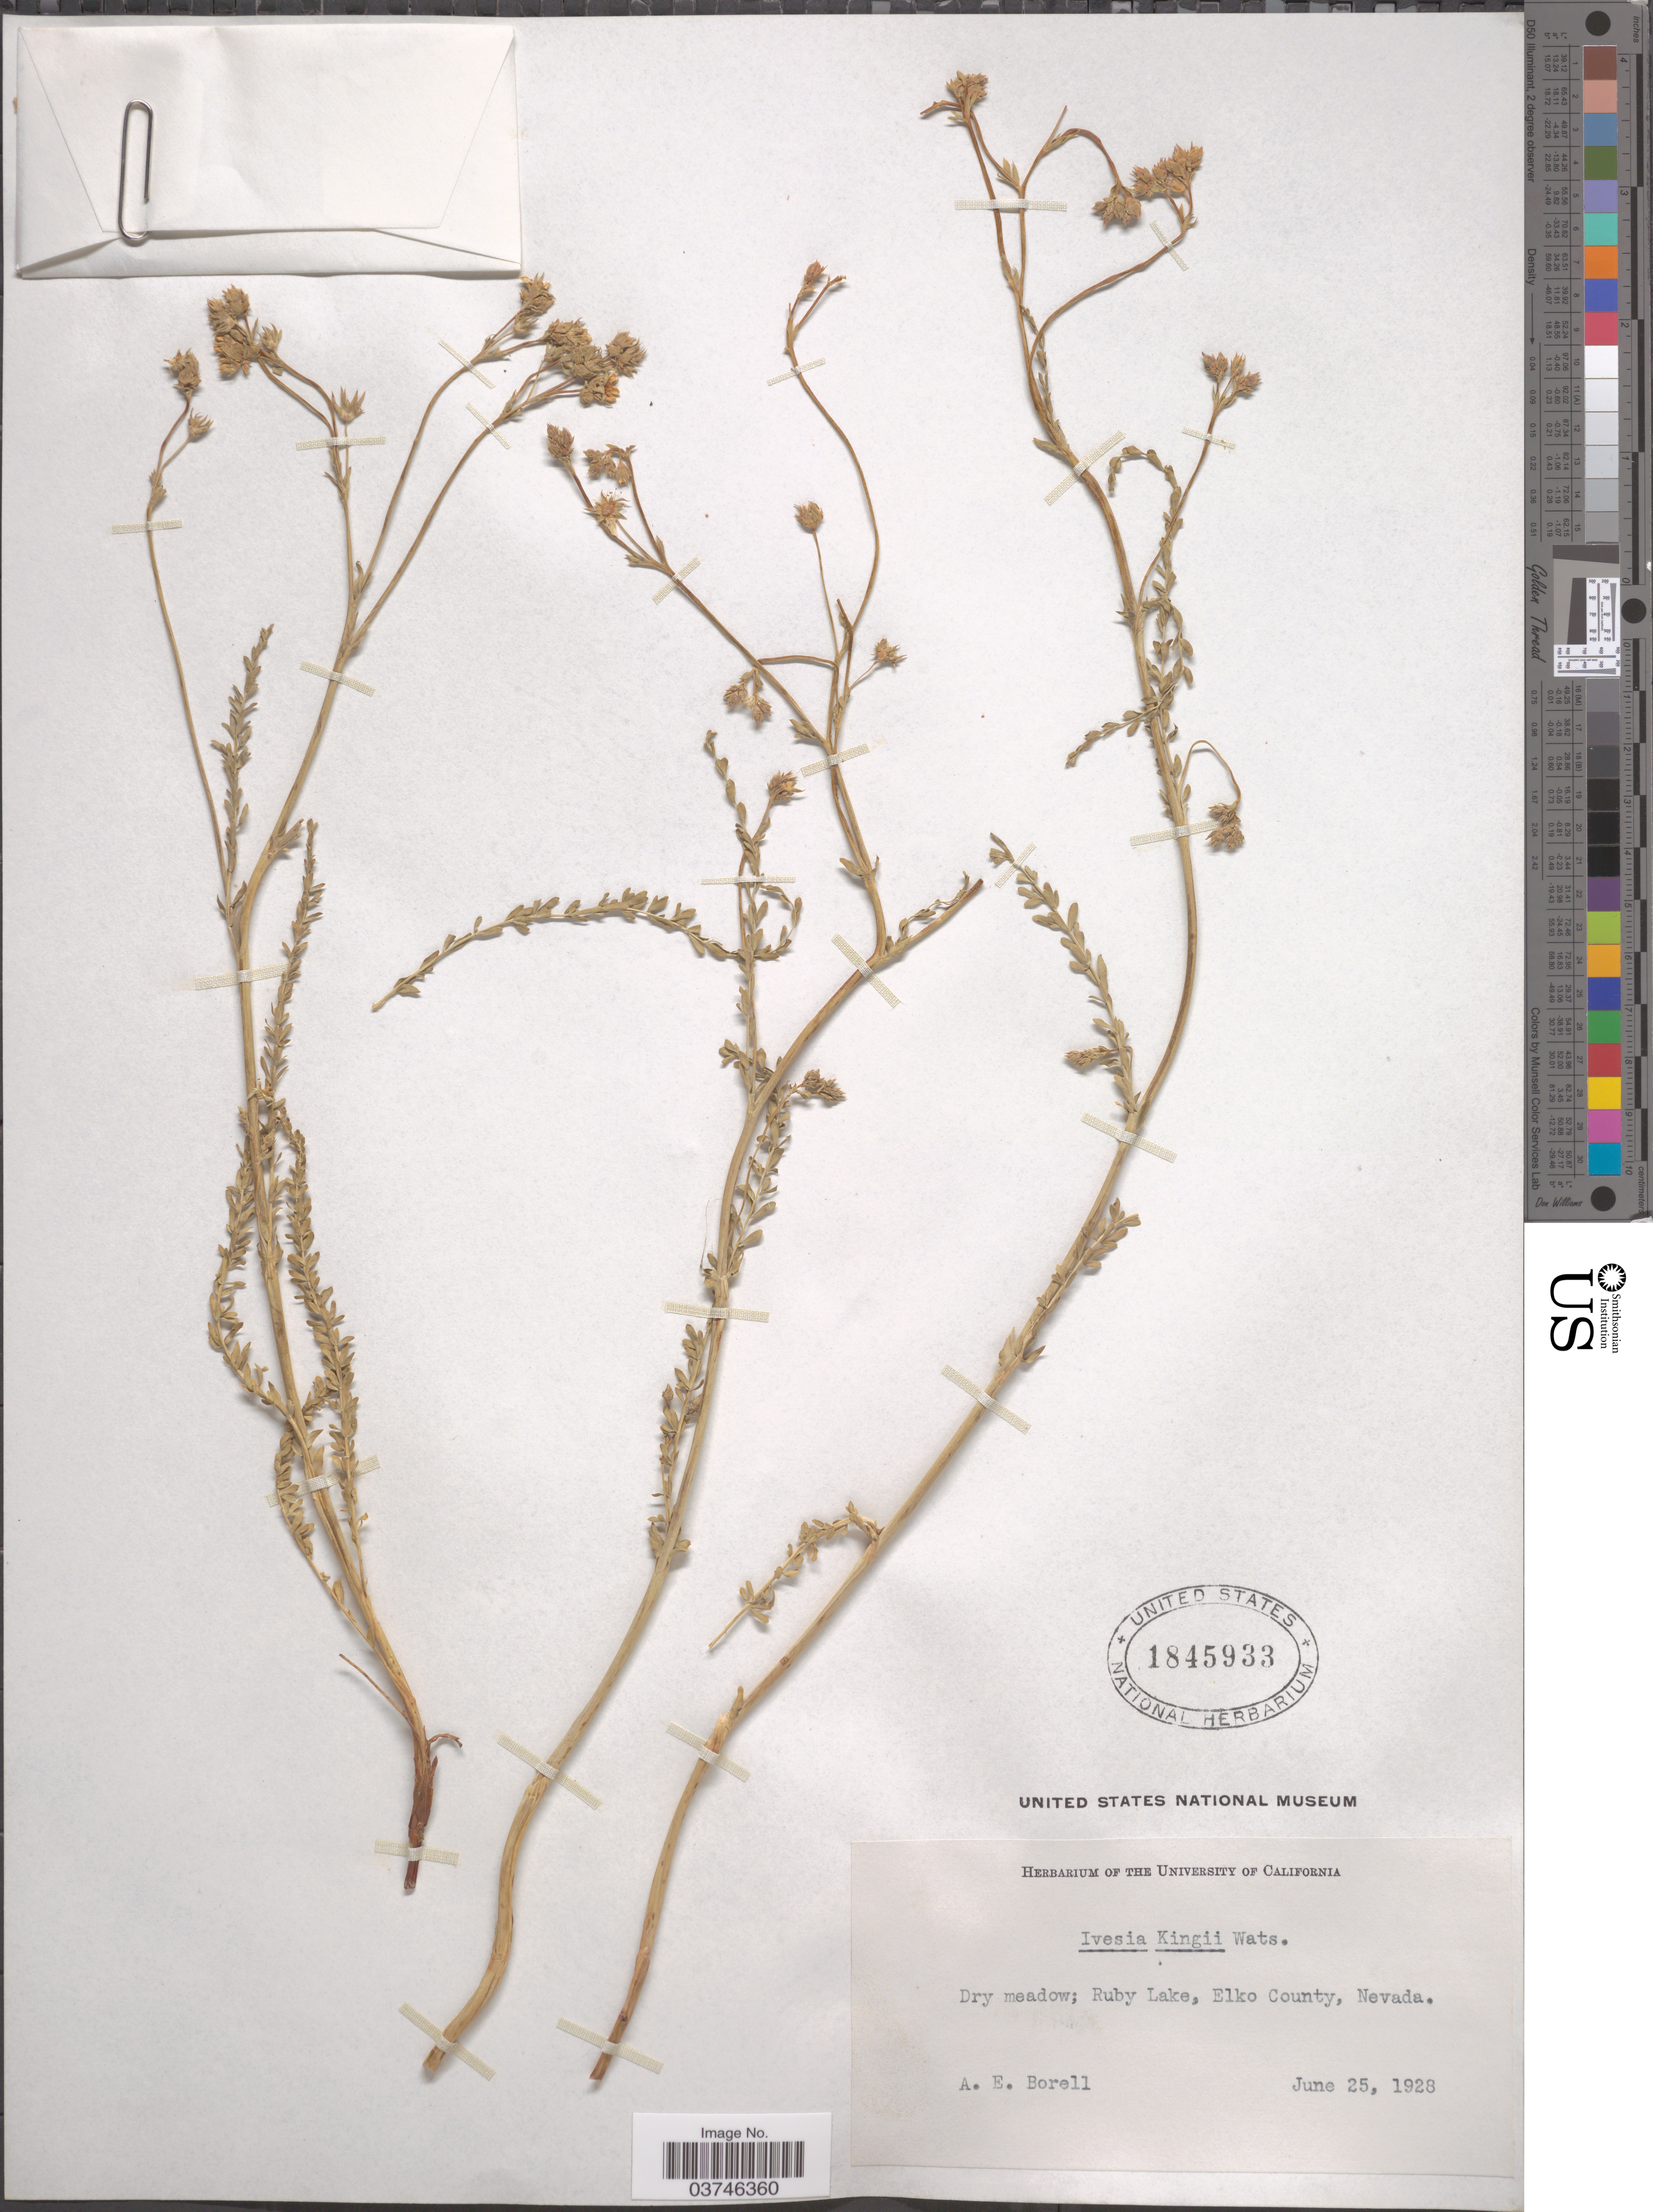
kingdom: Plantae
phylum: Tracheophyta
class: Magnoliopsida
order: Rosales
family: Rosaceae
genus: Potentilla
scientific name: Potentilla kingii var. kingii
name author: (S. Watson) Greene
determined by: Strong, Mark T., (BOT), Smithsonian Institution - National Museum of Natural History (UNITED STATES)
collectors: A. Borell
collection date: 1928-06-25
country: United States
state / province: Nevada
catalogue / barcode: US 1845933